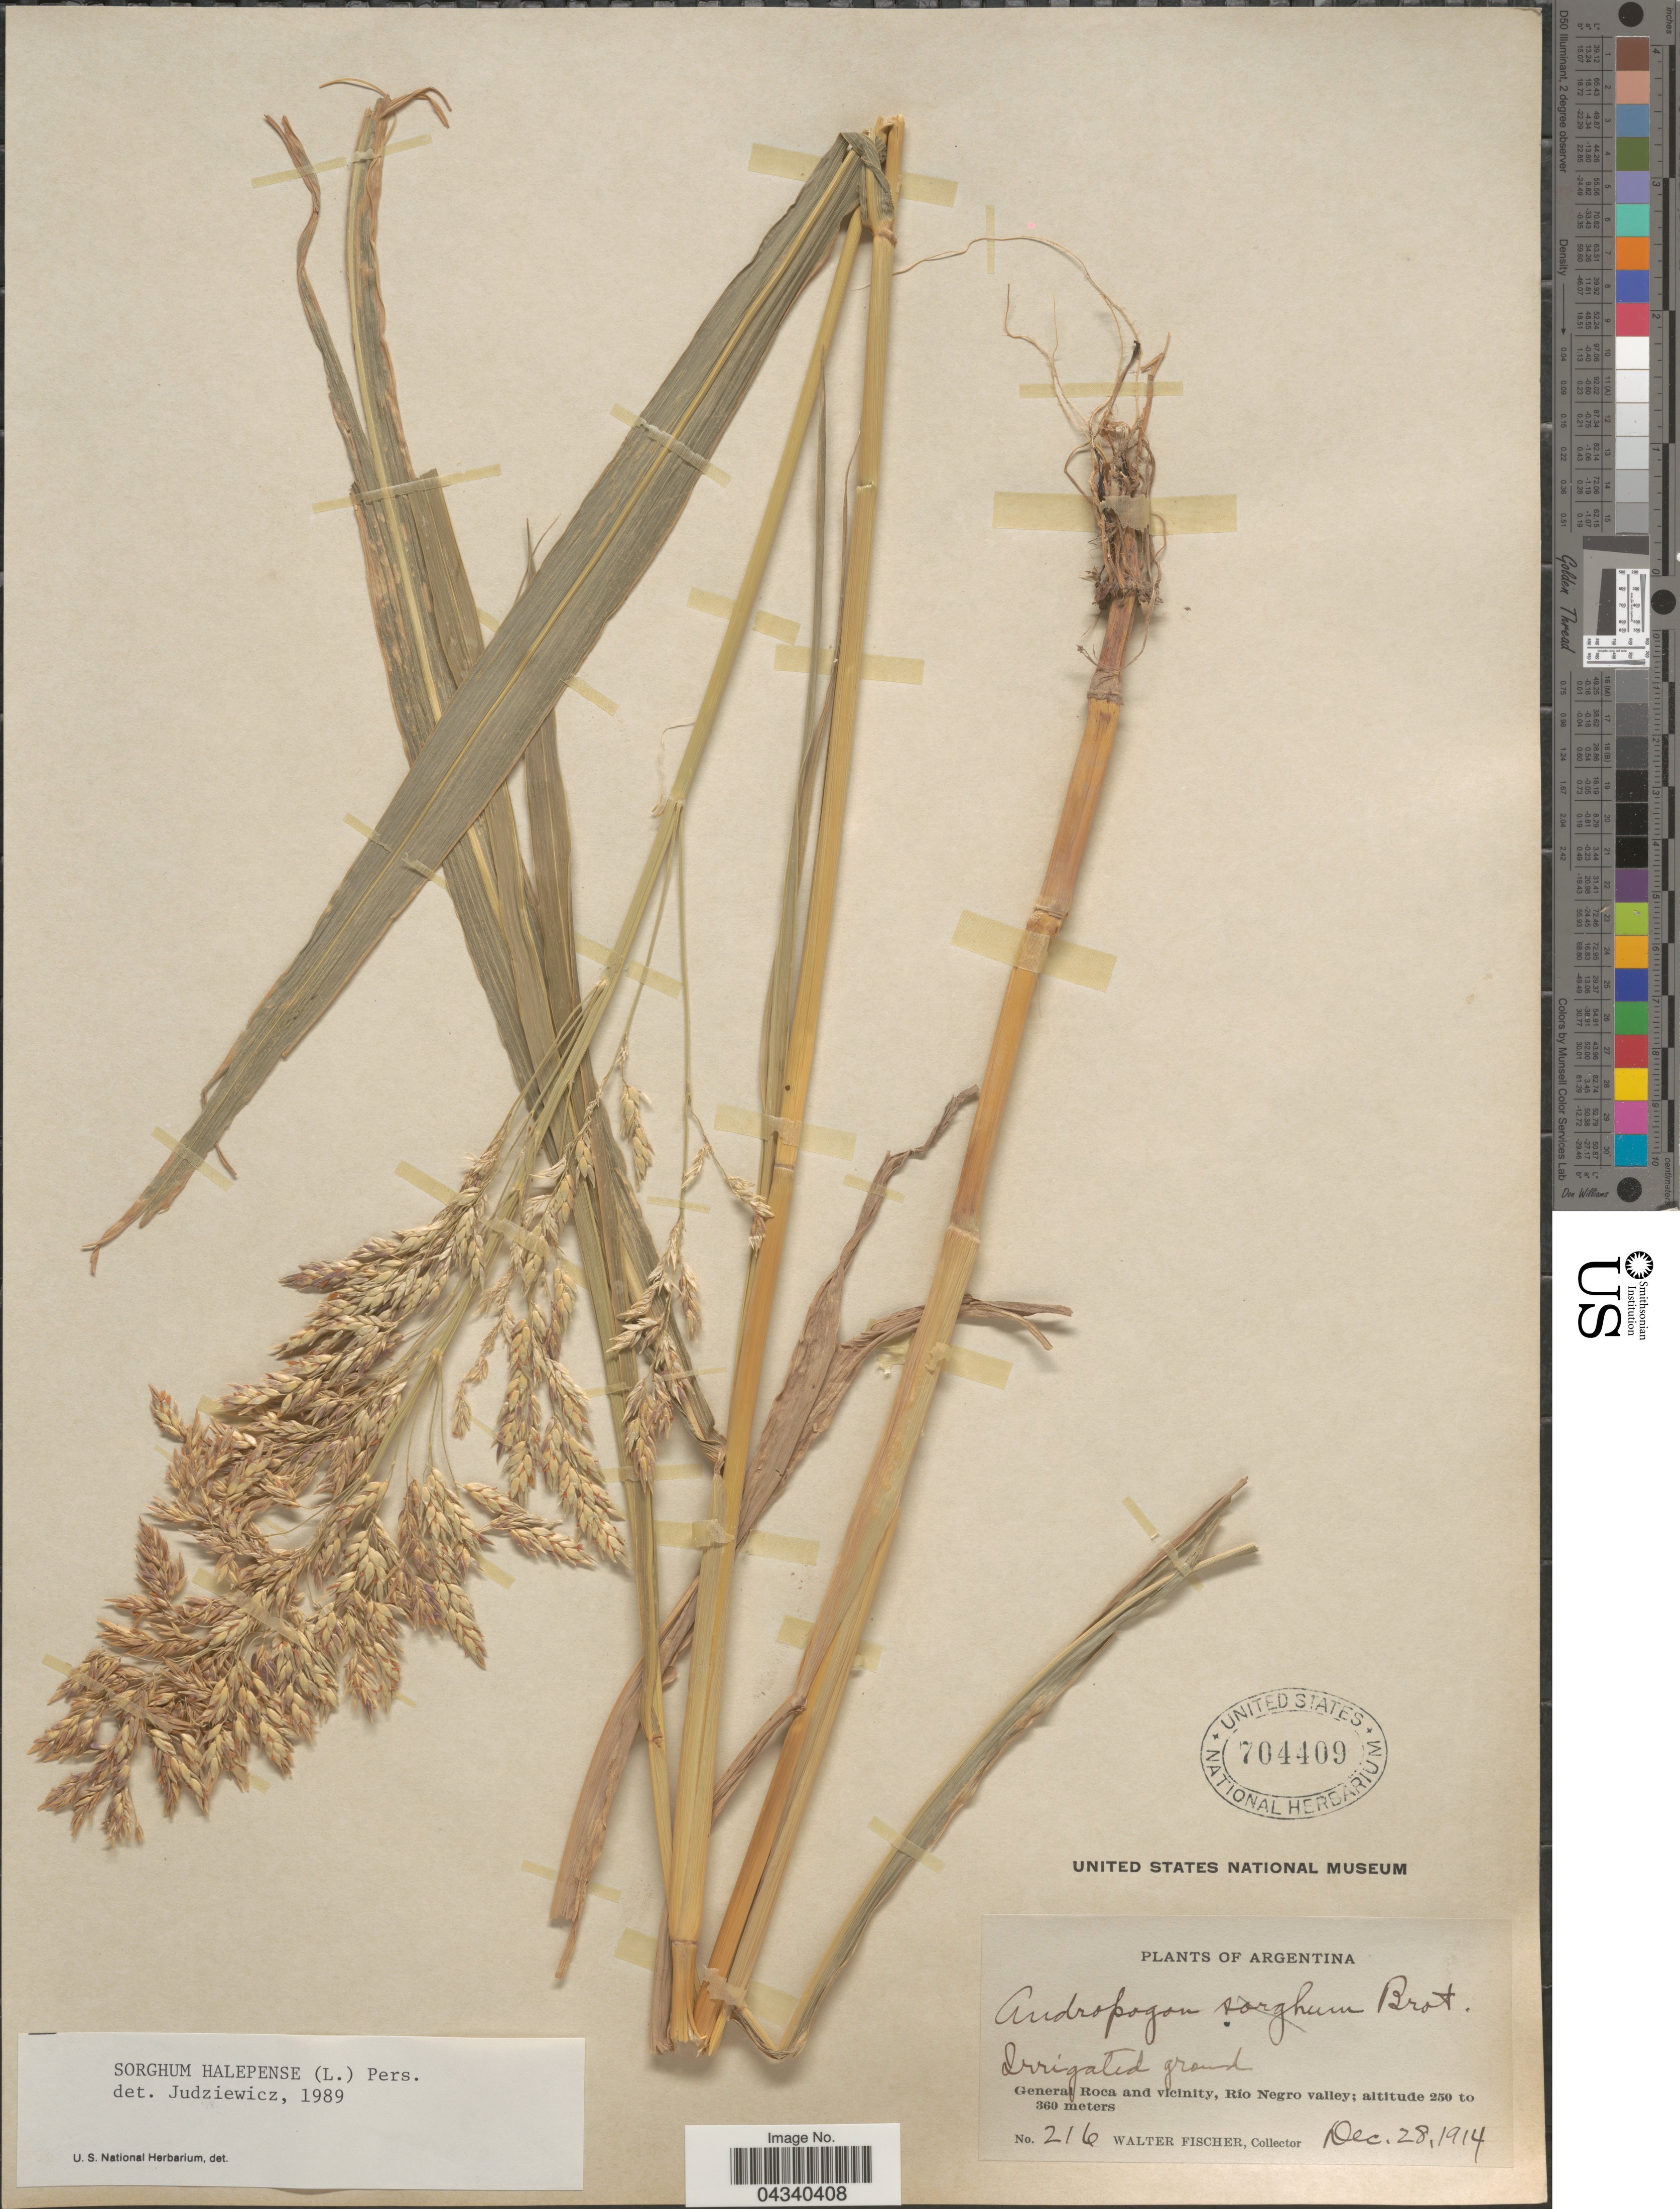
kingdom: Plantae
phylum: Tracheophyta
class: Liliopsida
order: Poales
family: Poaceae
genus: Sorghum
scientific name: Sorghum halepense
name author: (L.) Pers.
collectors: W. Fischer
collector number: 216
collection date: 1914-12-28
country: Argentina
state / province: Rio Negro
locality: General Roca and vicinity, Río Negro valley.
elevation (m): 250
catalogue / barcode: US 704409